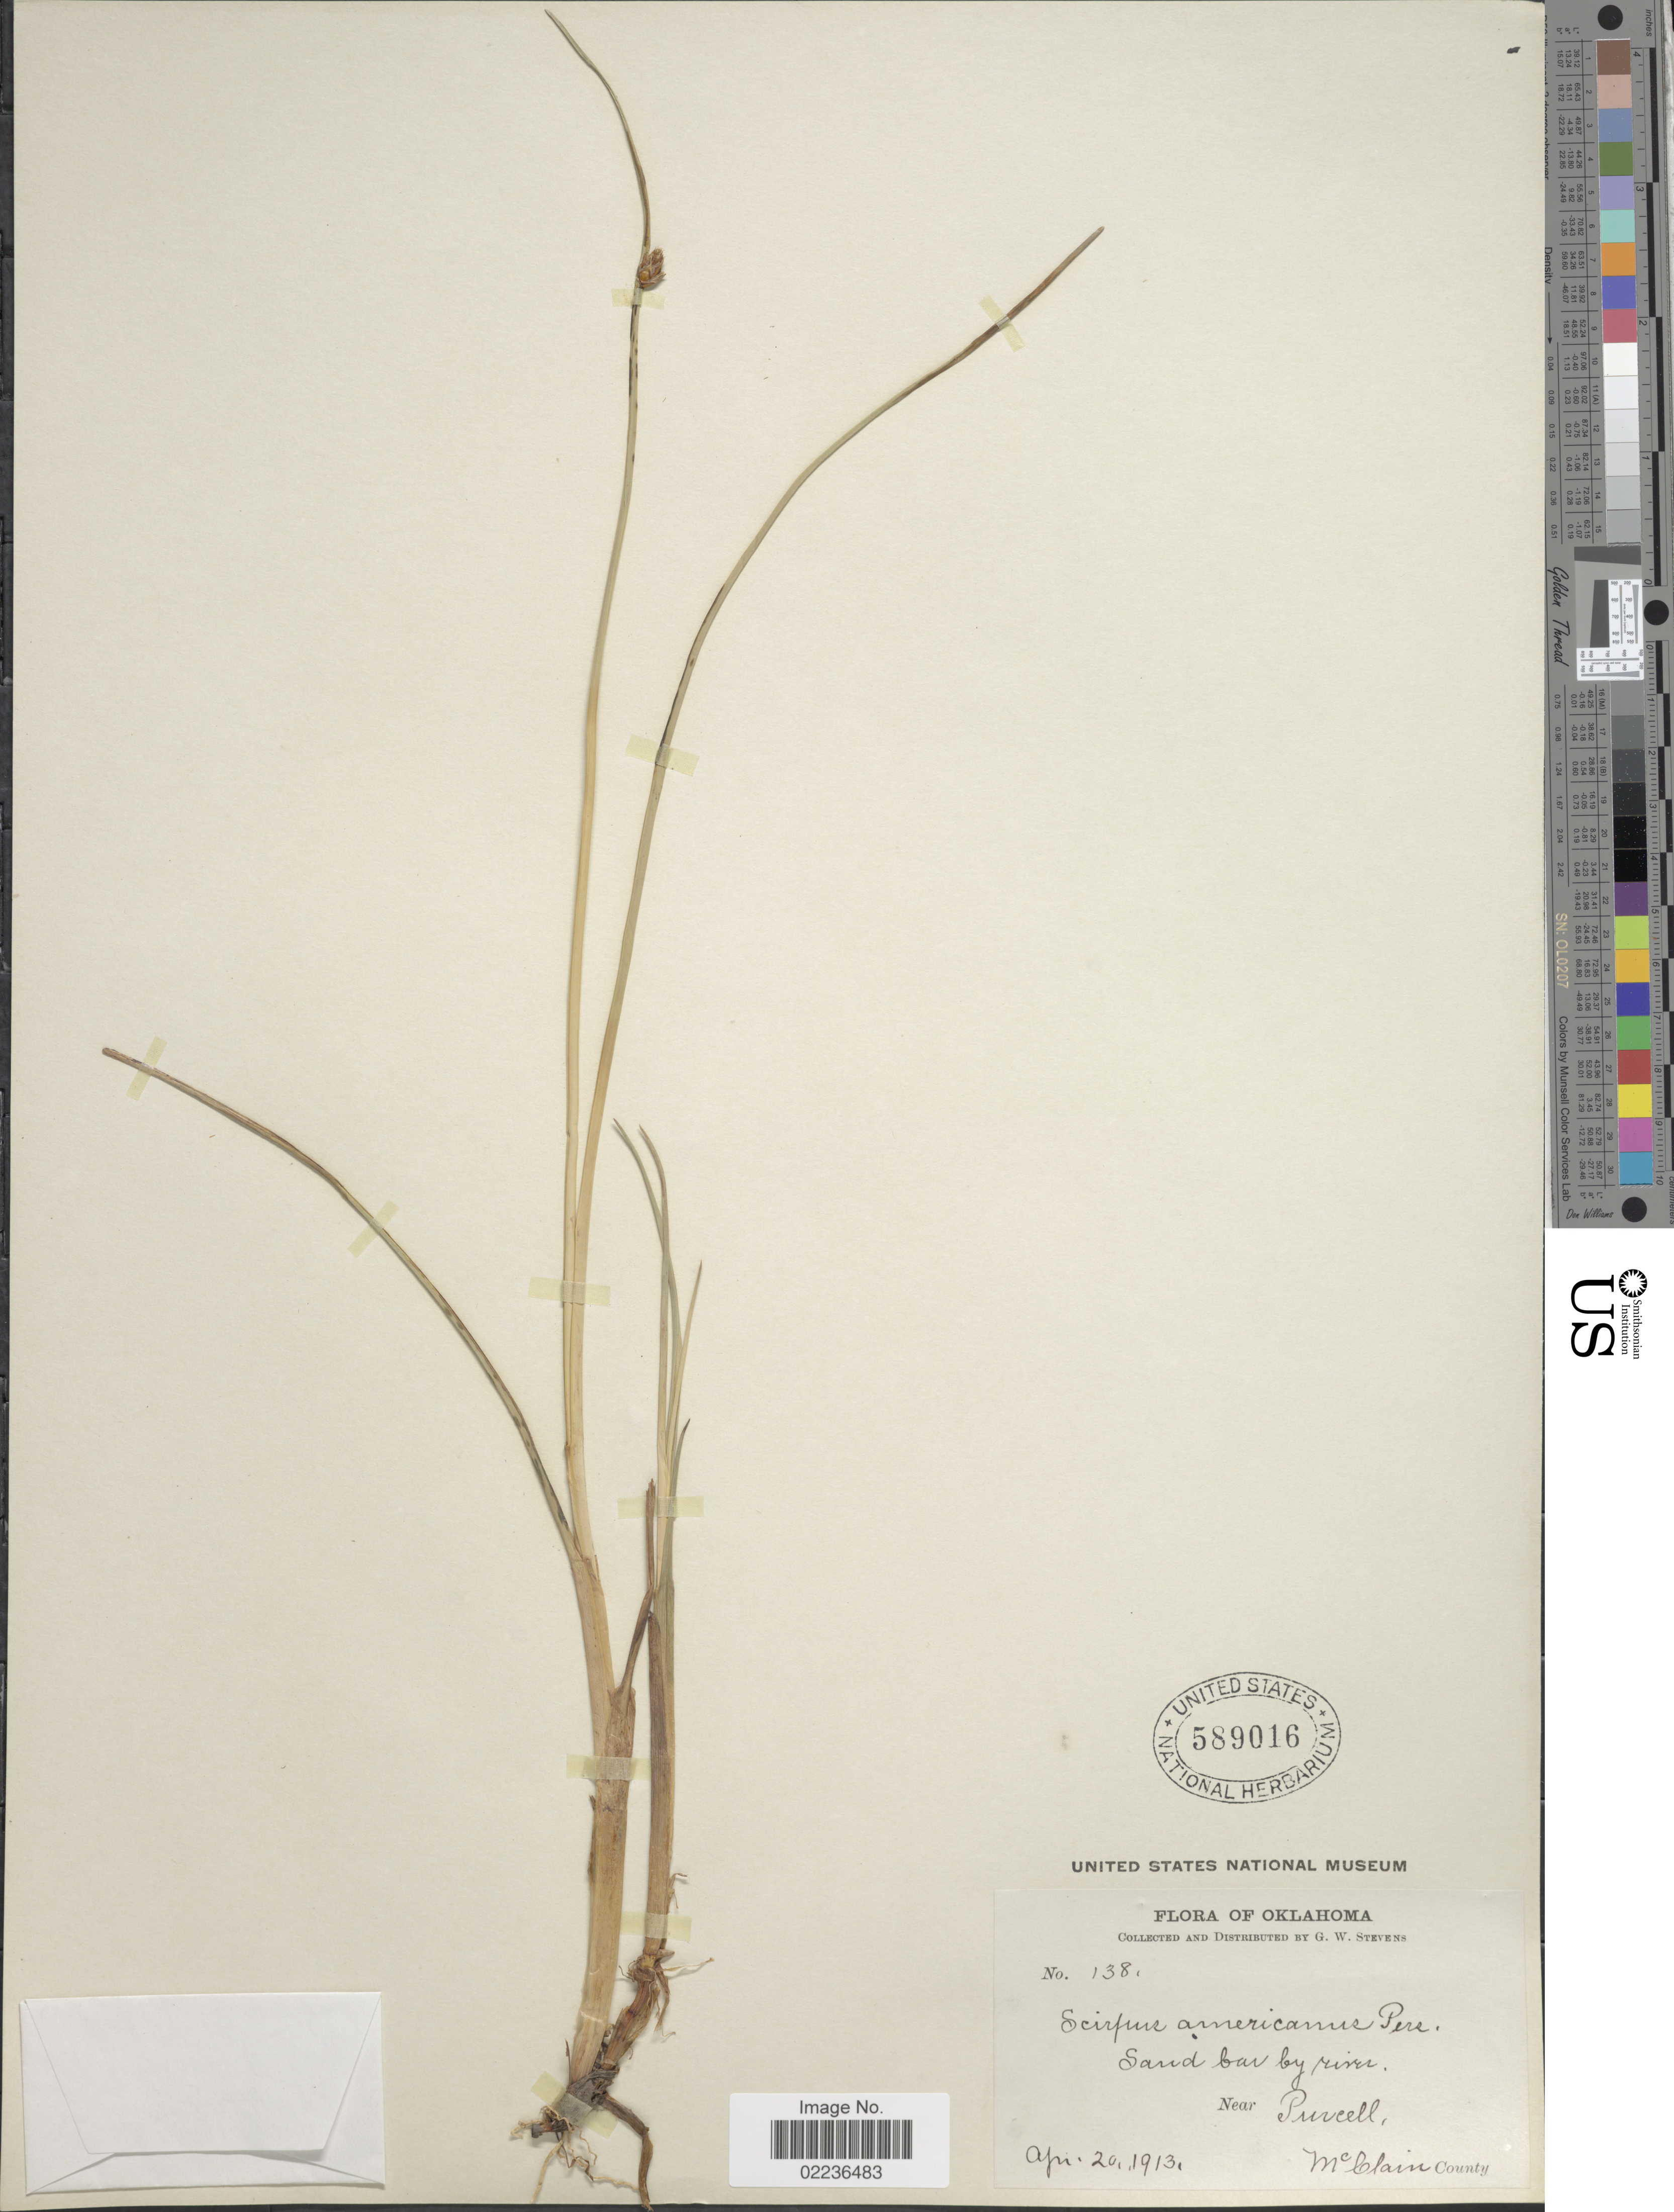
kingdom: Plantae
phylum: Tracheophyta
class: Liliopsida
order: Poales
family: Cyperaceae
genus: Schoenoplectus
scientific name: Schoenoplectus pungens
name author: (Vahl) Palla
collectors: G. W. Stevens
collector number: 1381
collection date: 1913-04-20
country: United States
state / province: Oklahoma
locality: Sand bar by river, near Purcell, McClain County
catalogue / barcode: US 589016